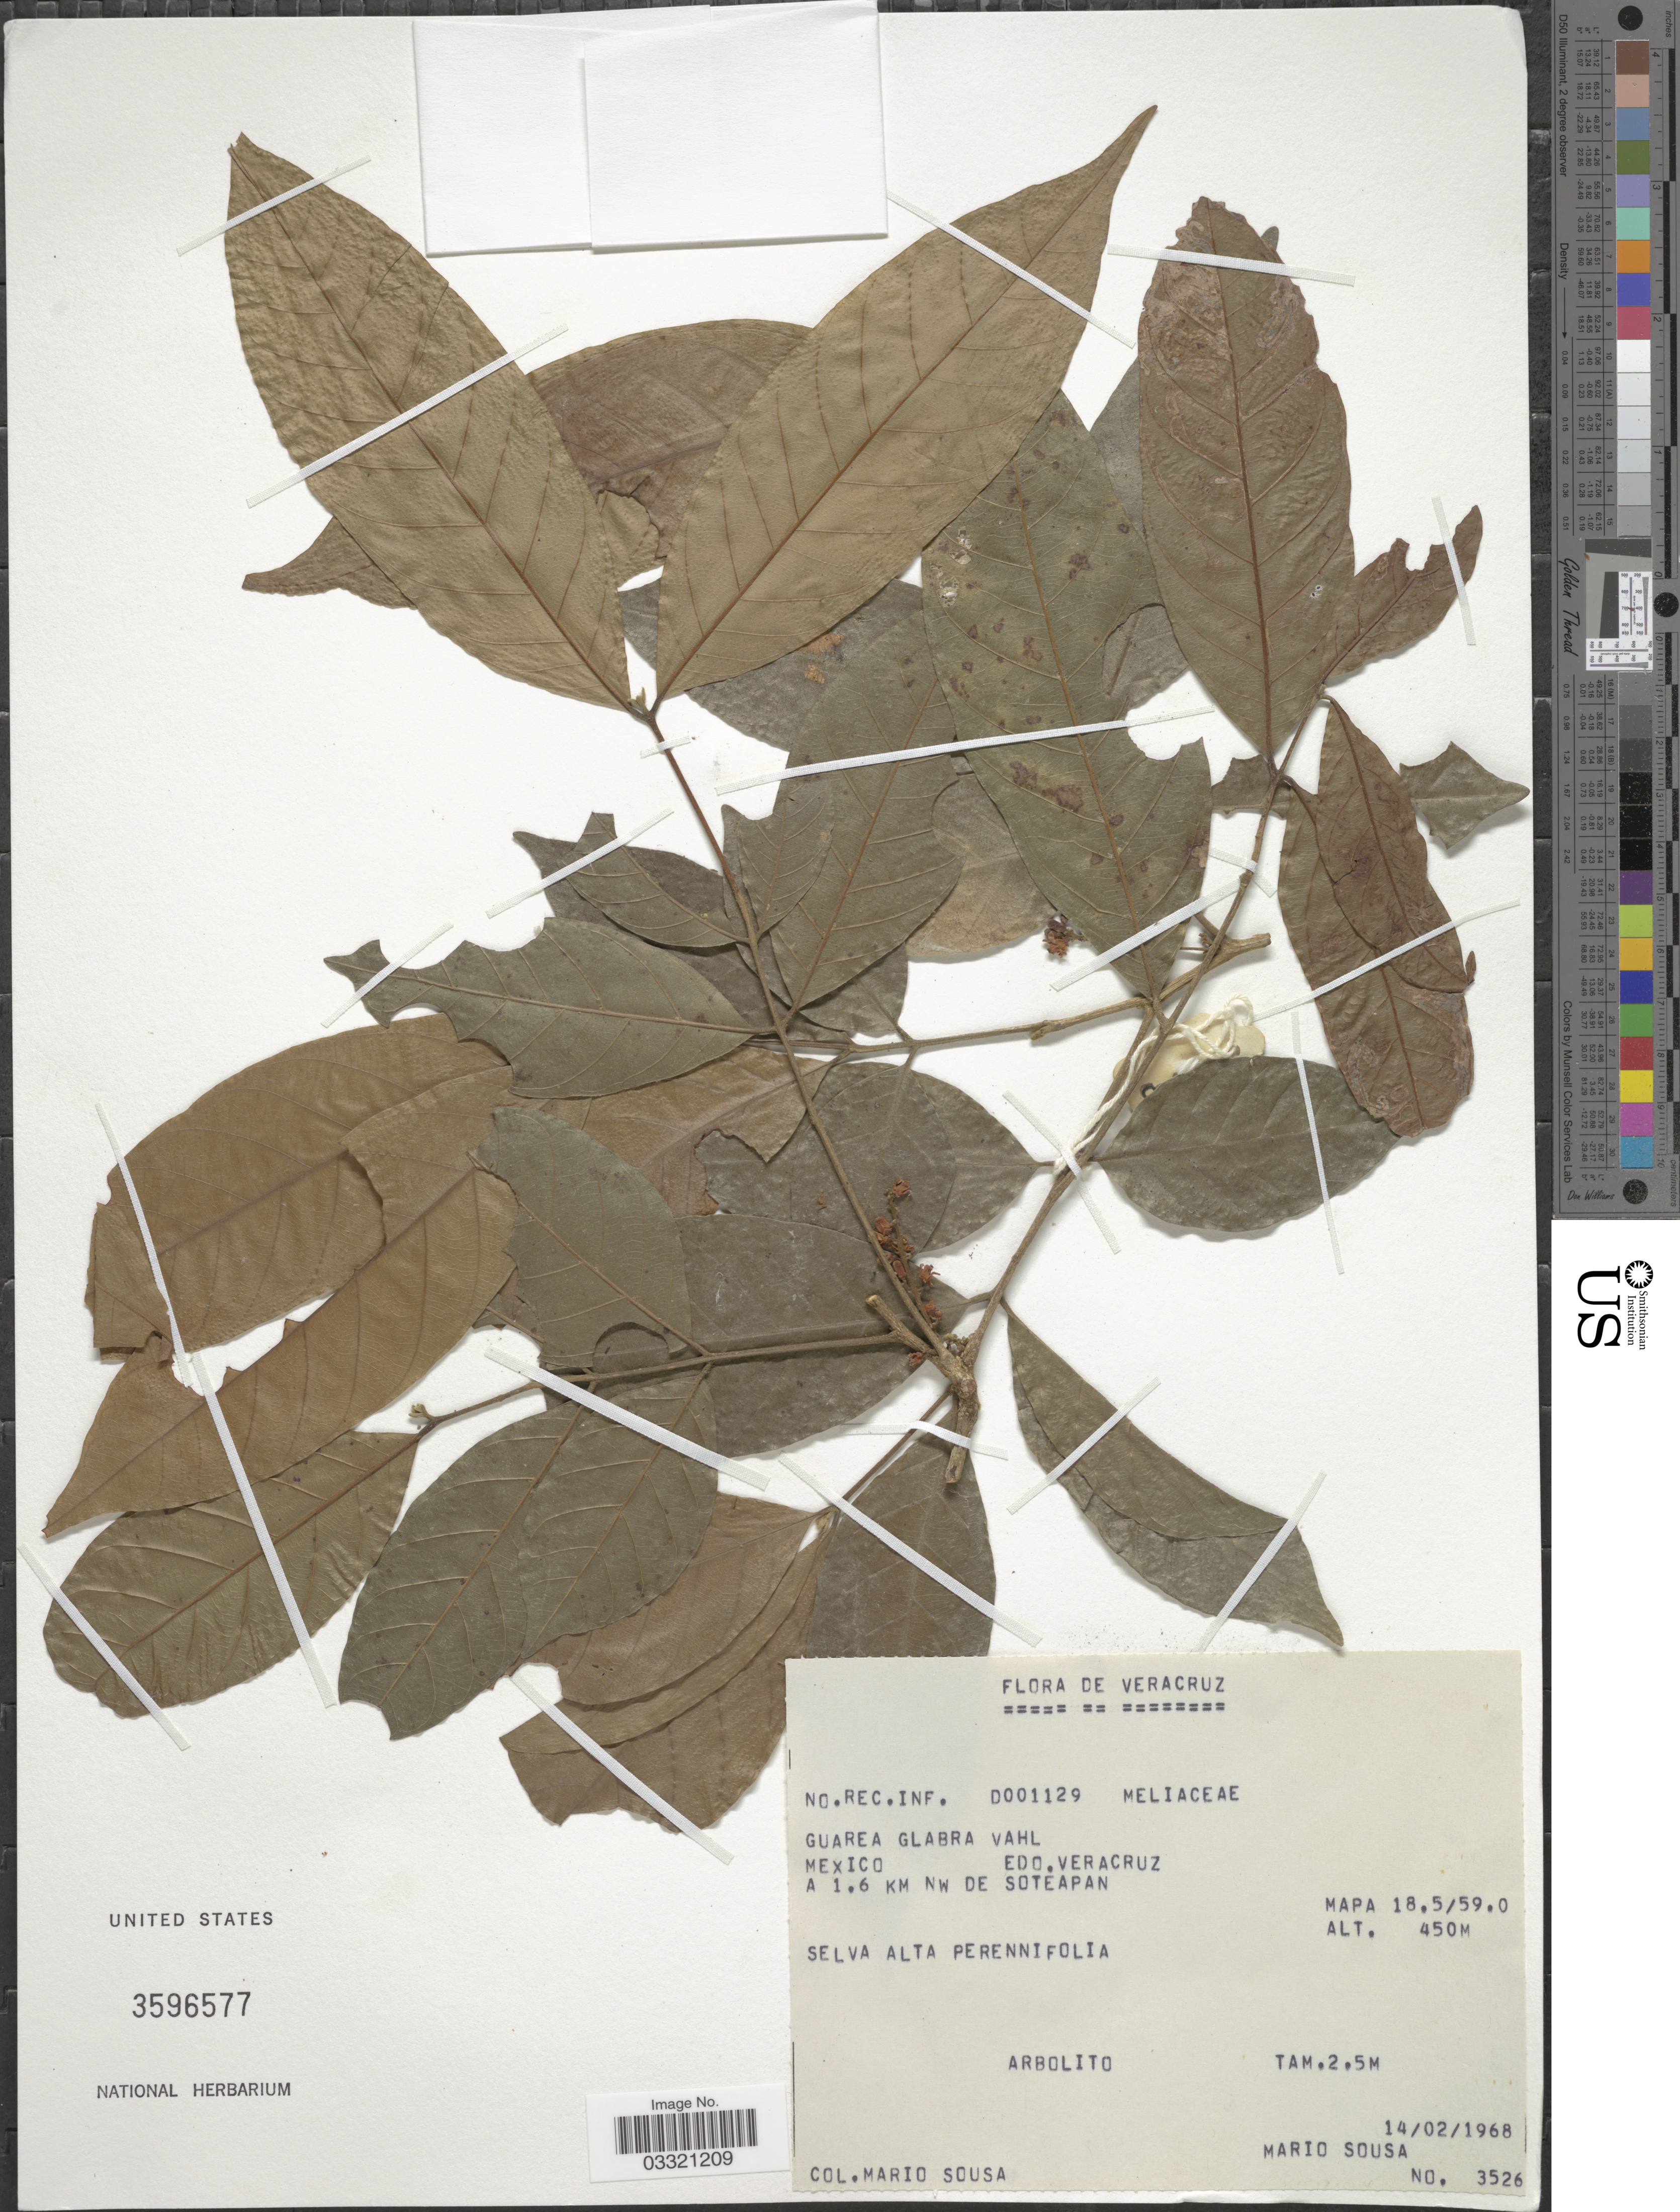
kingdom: Plantae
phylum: Tracheophyta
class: Magnoliopsida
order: Sapindales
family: Meliaceae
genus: Guarea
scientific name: Guarea glabra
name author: Vahl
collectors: M. Sousa S.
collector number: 3526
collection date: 1968-02-14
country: Mexico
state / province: Veracruz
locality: Veracruz. Edo. Veracruz. A 1.6 km NW de Soteapan. Mapa 18.5/ 59.0.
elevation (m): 450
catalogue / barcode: US 3596577